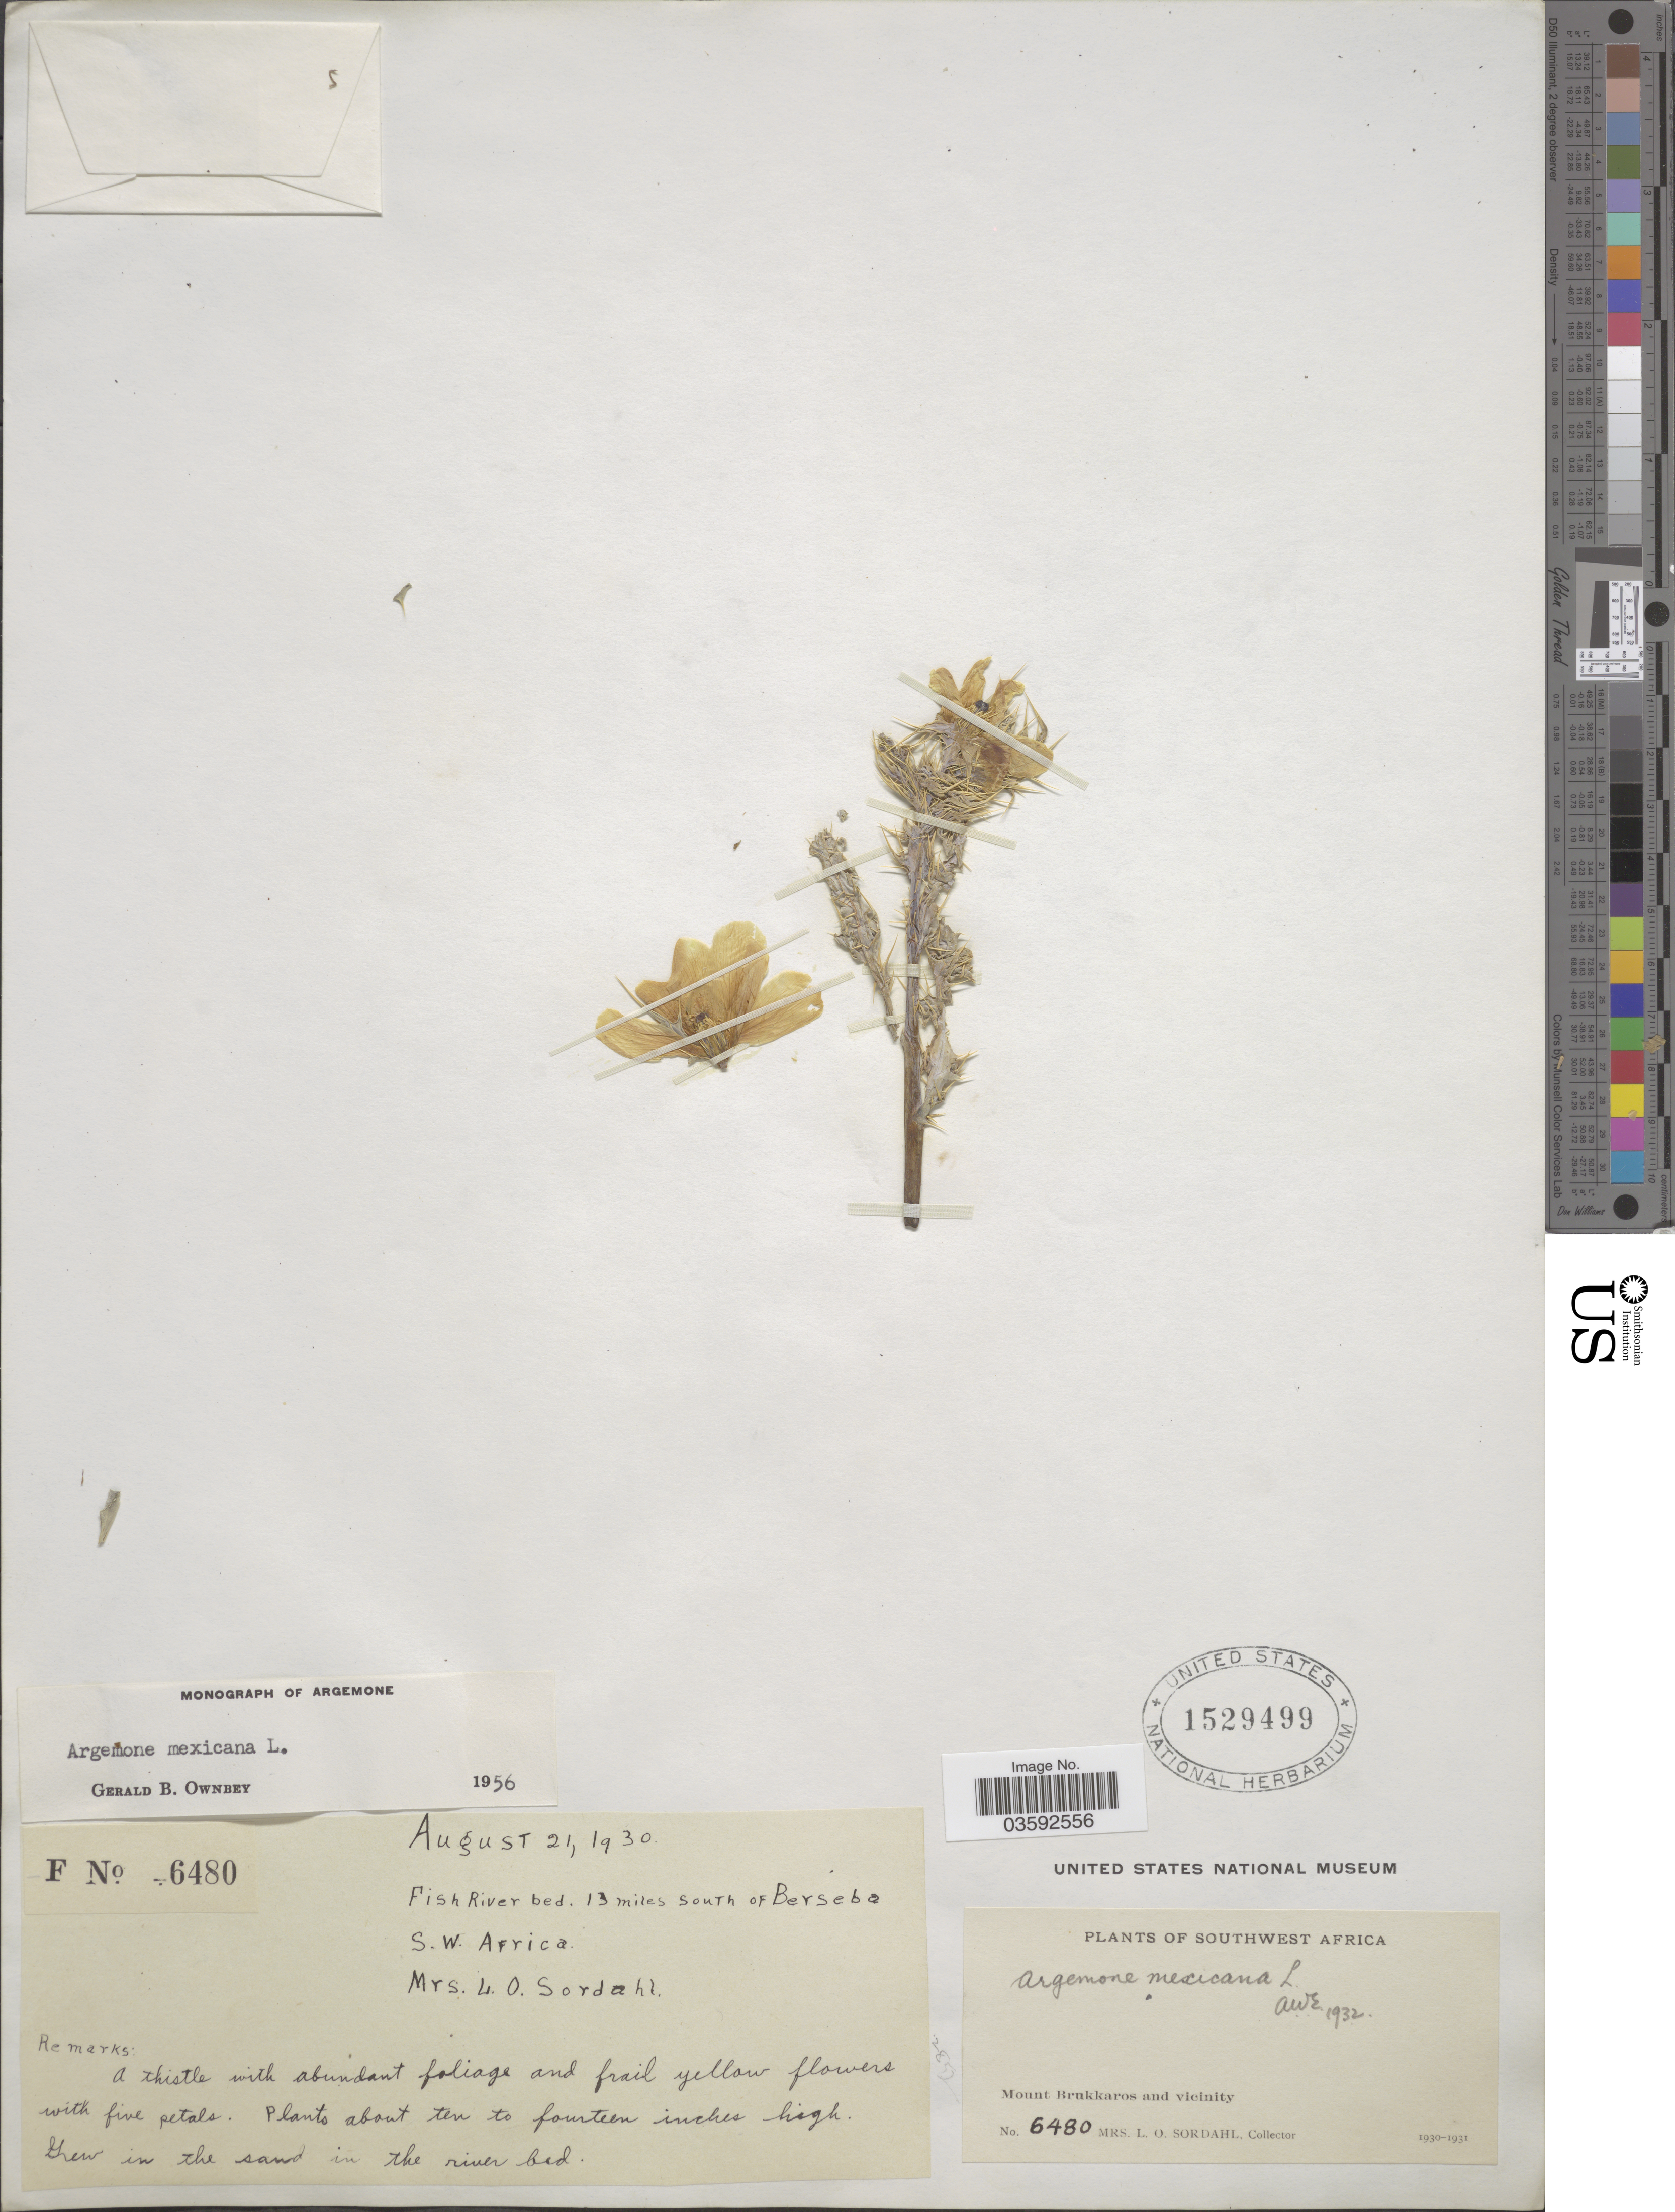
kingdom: Plantae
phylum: Tracheophyta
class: Magnoliopsida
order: Ranunculales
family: Papaveraceae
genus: Argemone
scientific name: Argemone mexicana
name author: L.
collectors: L. Sordahl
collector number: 6480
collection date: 1930-08-21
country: Namibia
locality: Fish River bed. 13 miles south of Berseba. Southwest Africa. Mount Brukkaros and vicinity.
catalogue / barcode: US 1529499